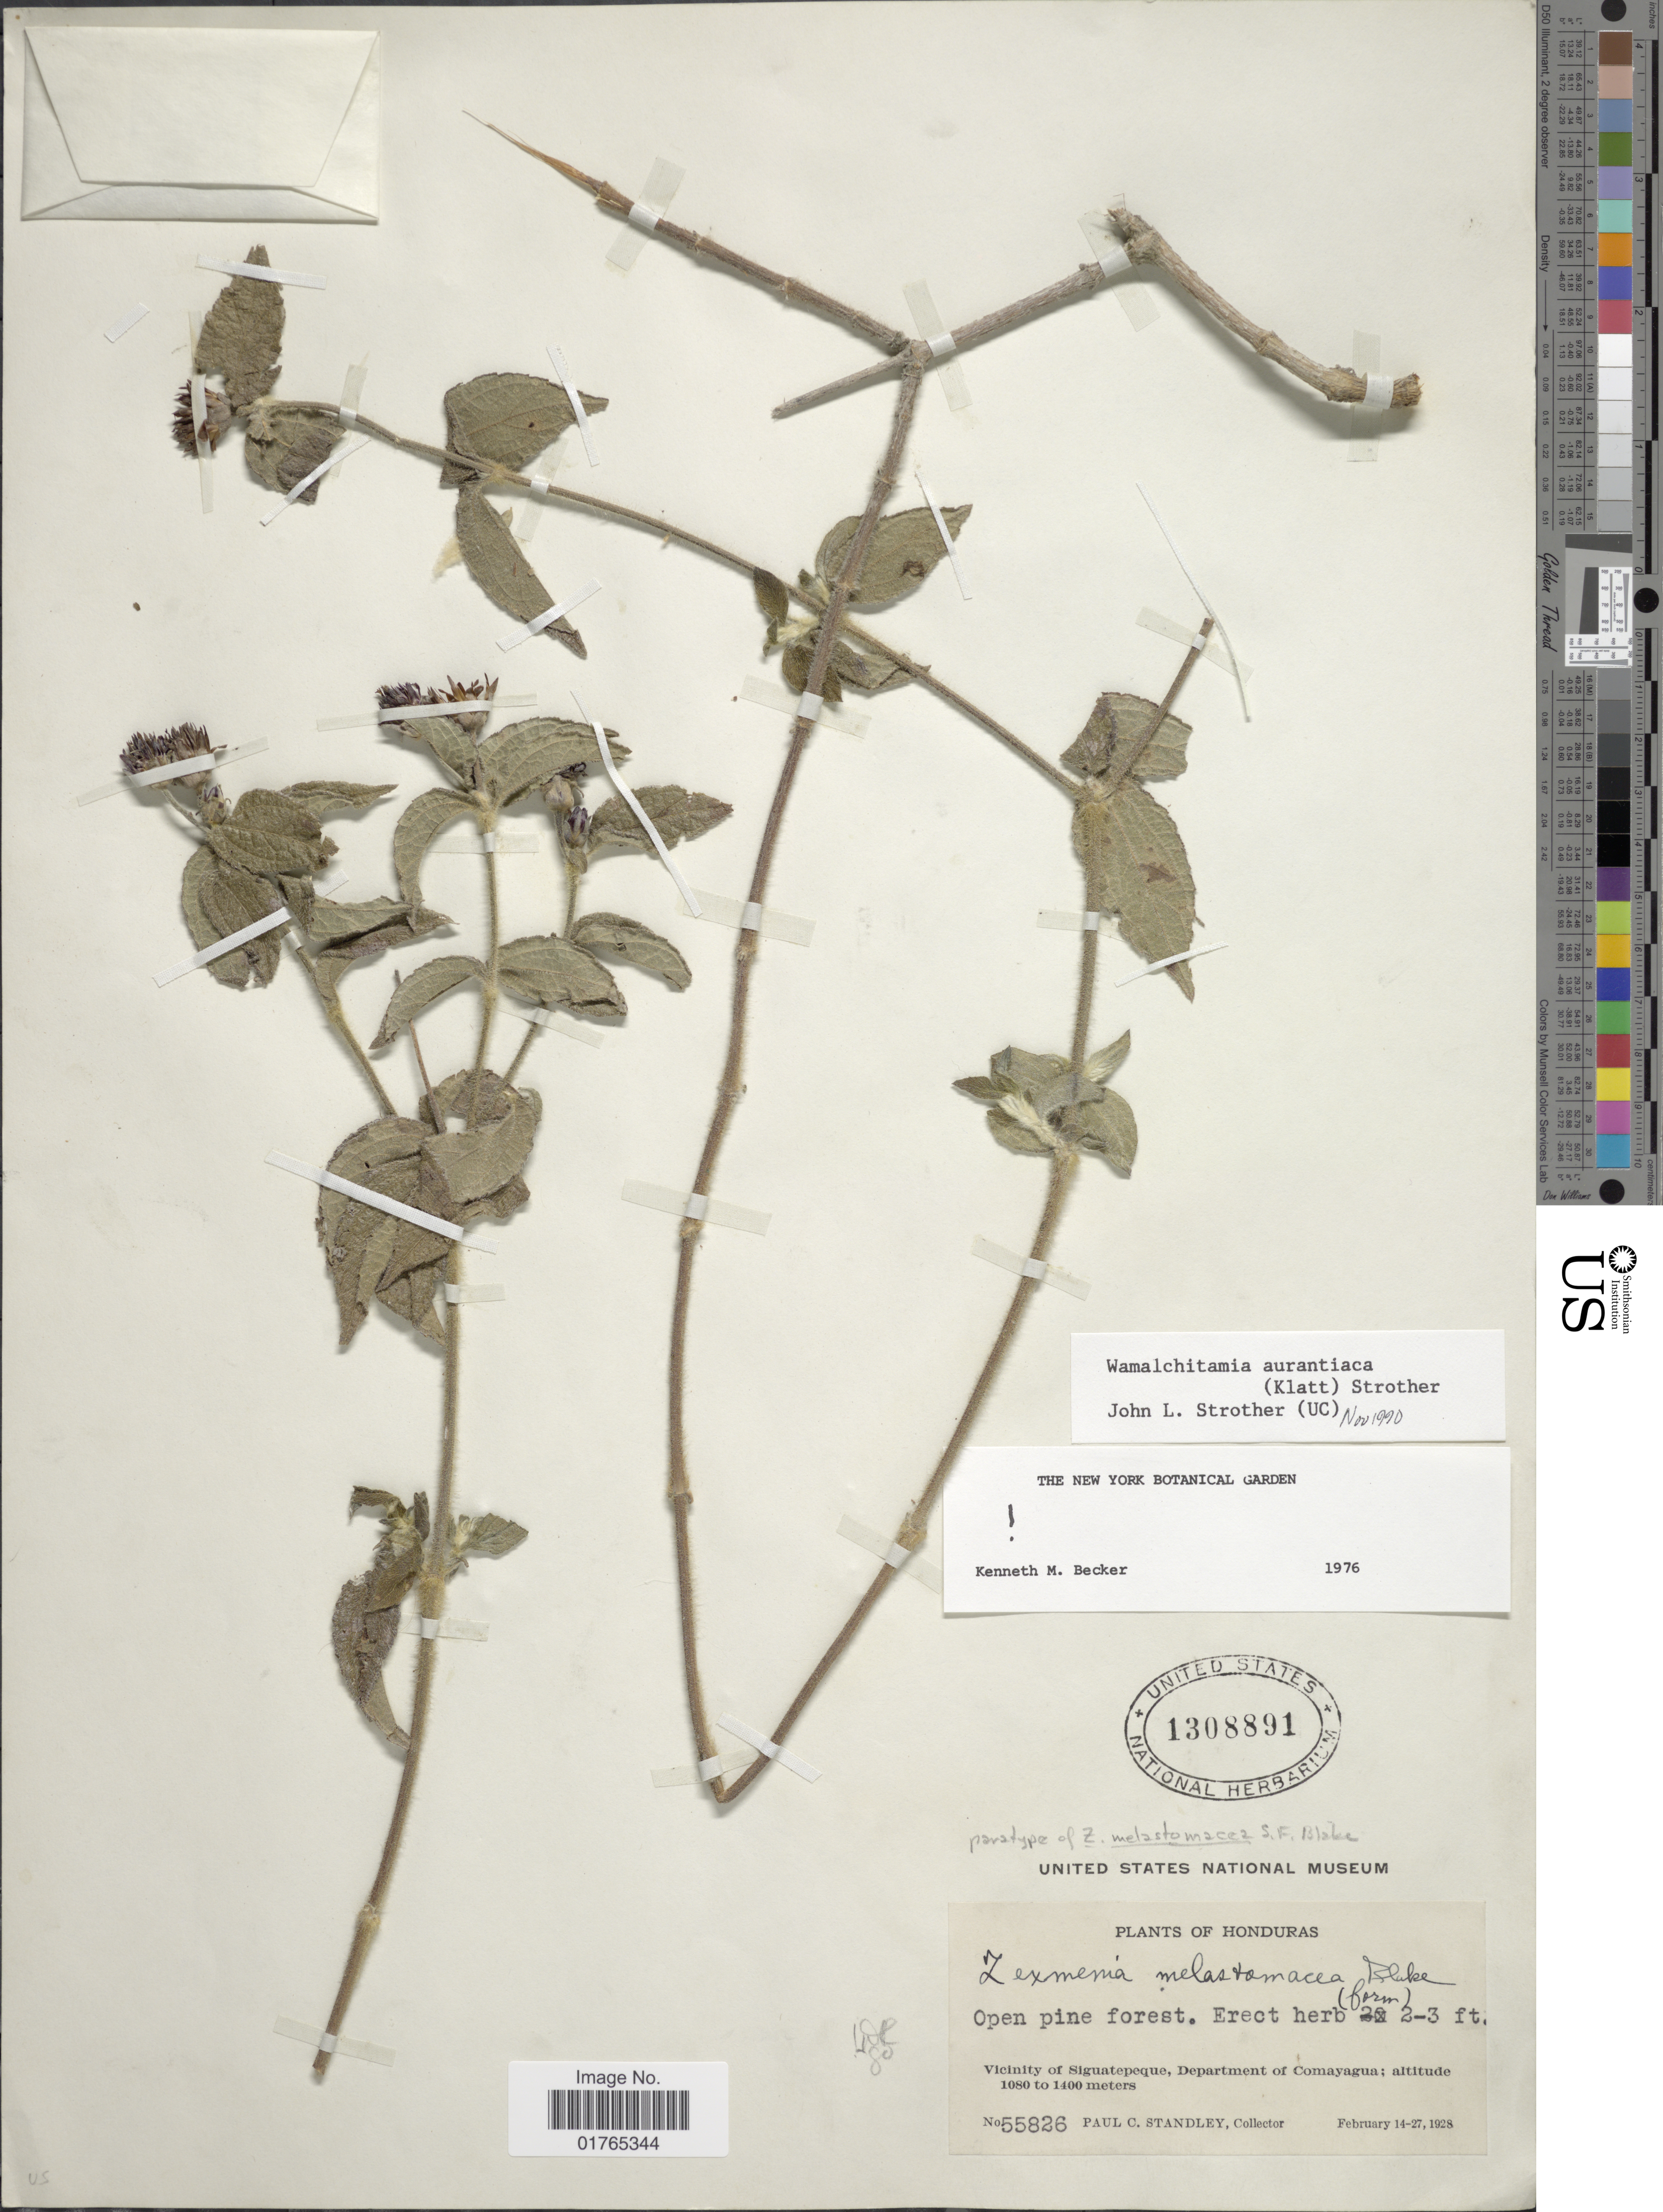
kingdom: Plantae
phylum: Tracheophyta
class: Magnoliopsida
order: Asterales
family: Asteraceae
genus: Wamalchitamia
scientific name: Wamalchitamia aurantiaca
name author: (Klatt) Strother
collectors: P. C. Standley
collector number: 55826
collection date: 1928-02-14/1928-02-27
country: Honduras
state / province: Comayagua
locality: Open pine forest, vicinity of Siguatepeque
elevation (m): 1080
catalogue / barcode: US 1308891